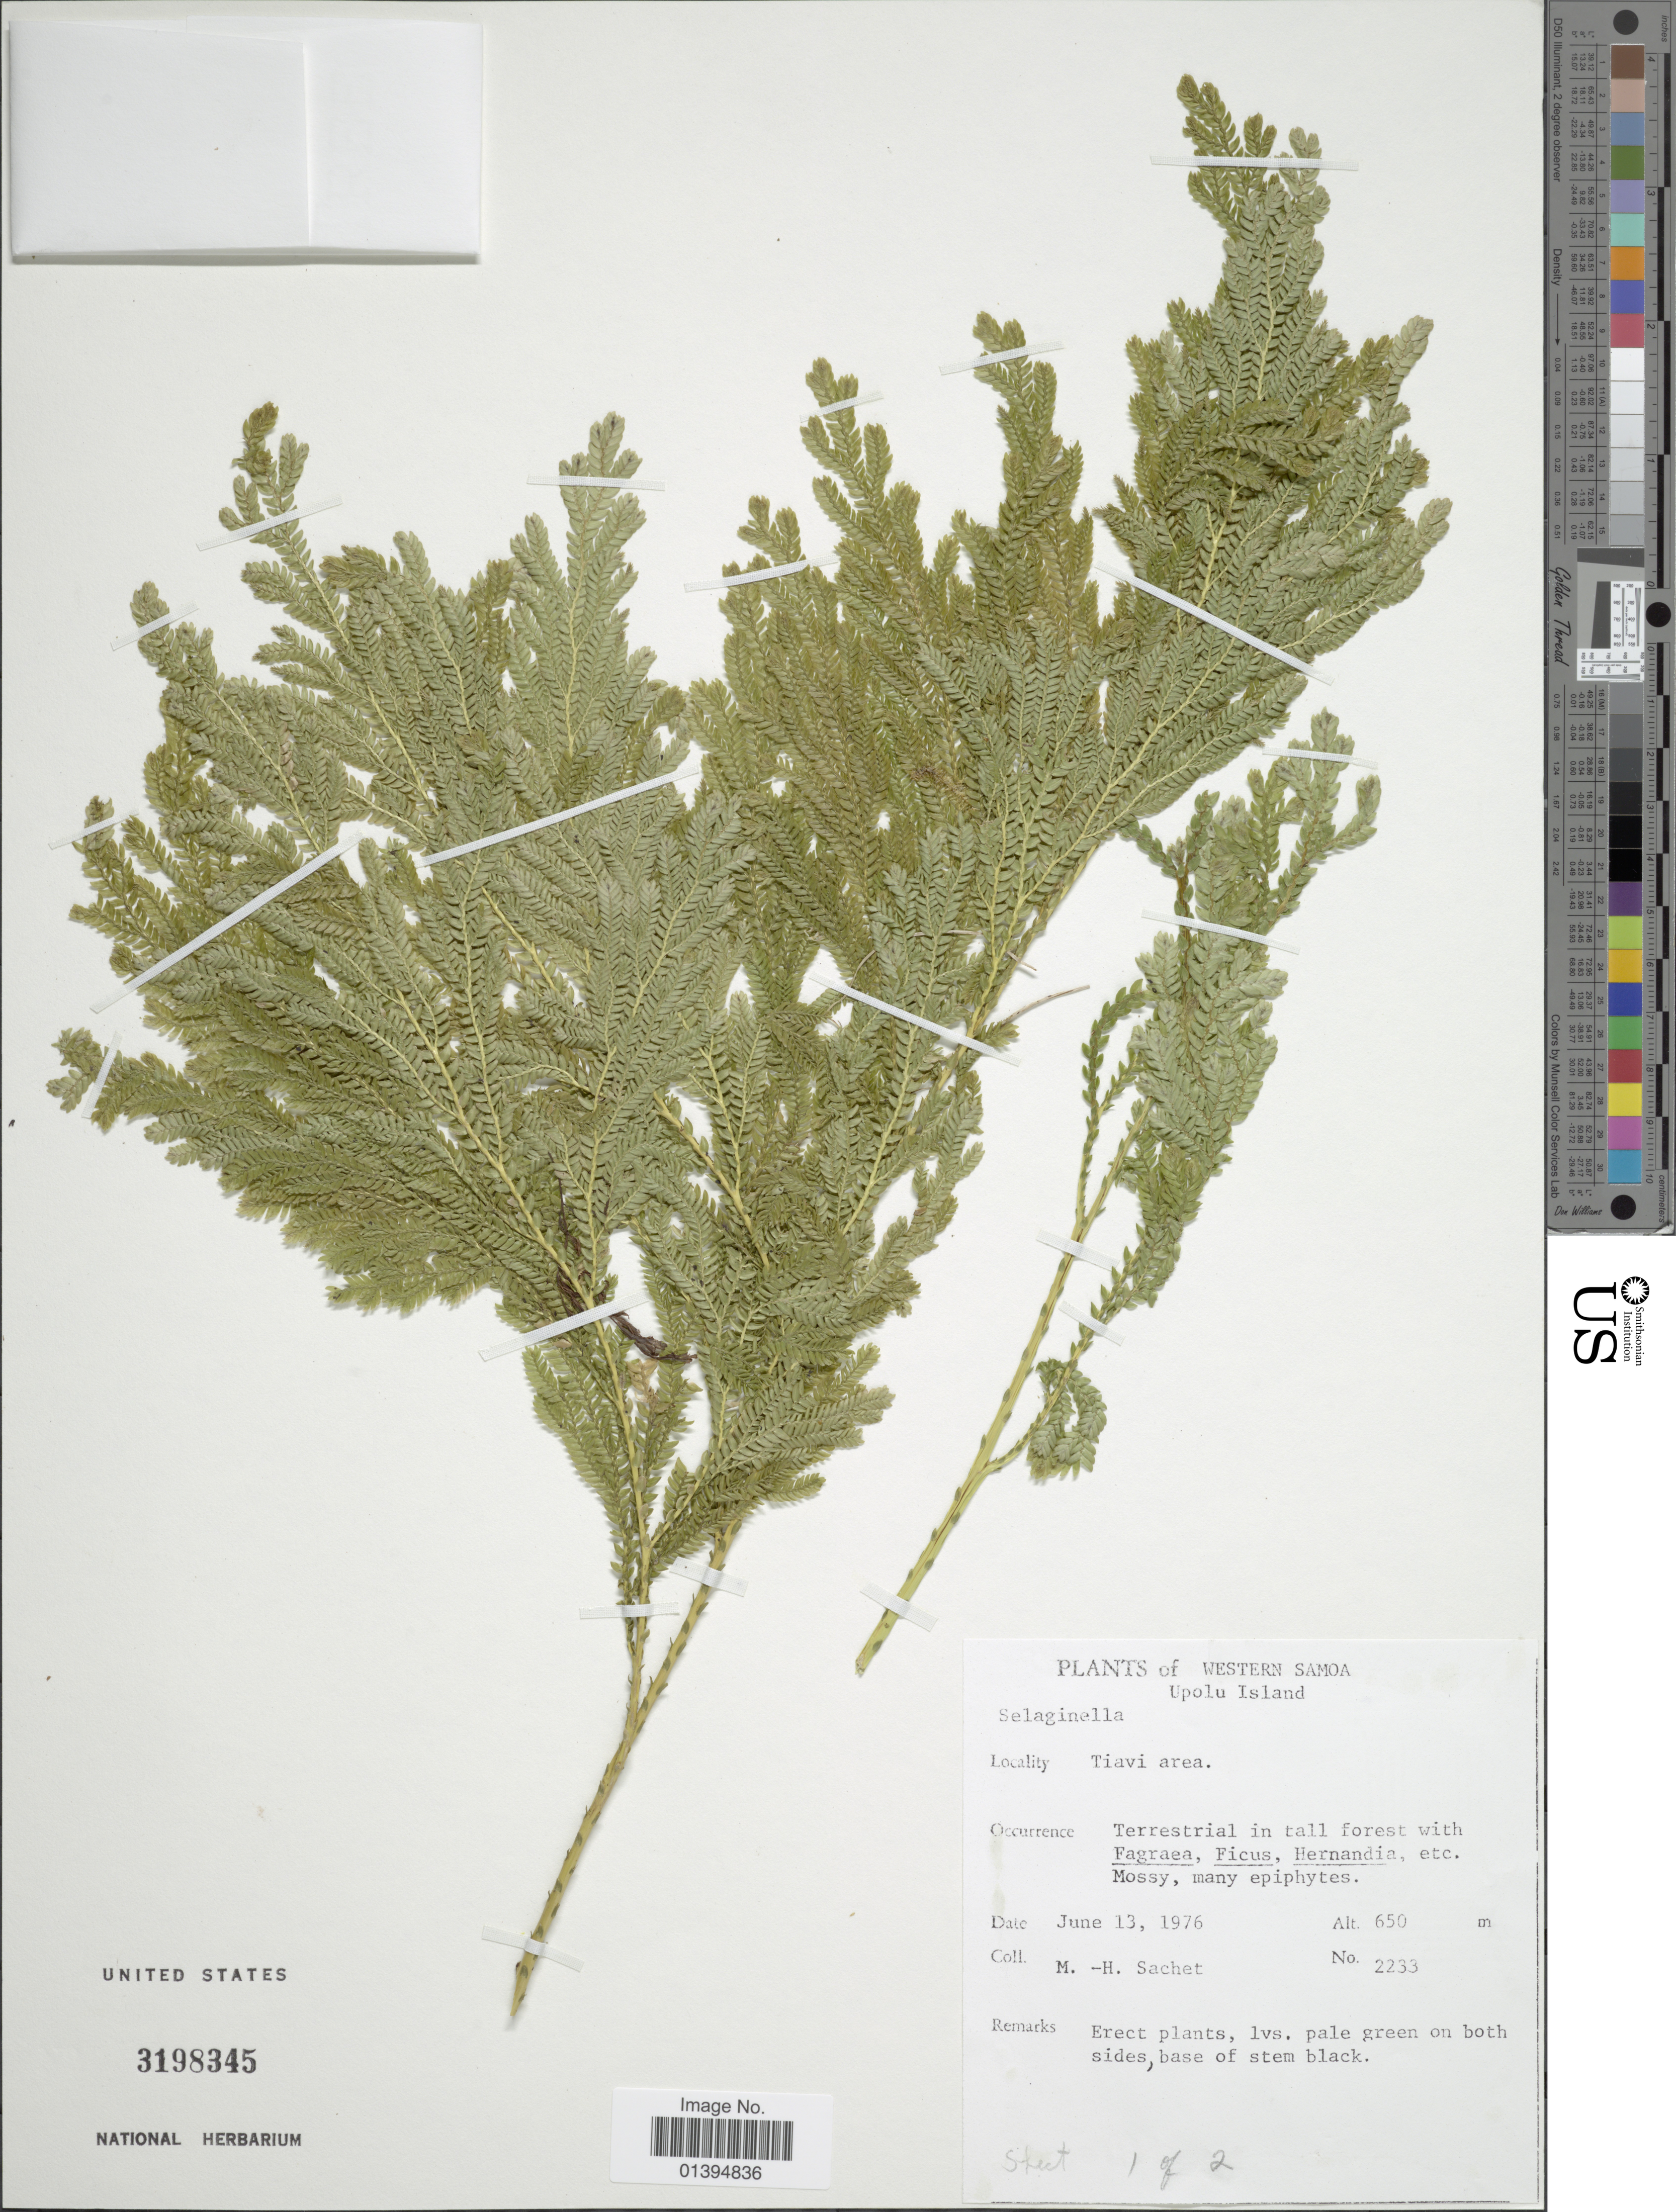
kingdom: Plantae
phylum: Tracheophyta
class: Lycopodiopsida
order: Selaginellales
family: Selaginellaceae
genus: Selaginella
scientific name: Selaginella sp.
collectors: M.-H. Sachet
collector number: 2233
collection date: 1976-06-13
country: Samoa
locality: Upolu Island, Tiavi area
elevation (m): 650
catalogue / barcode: US 3198345